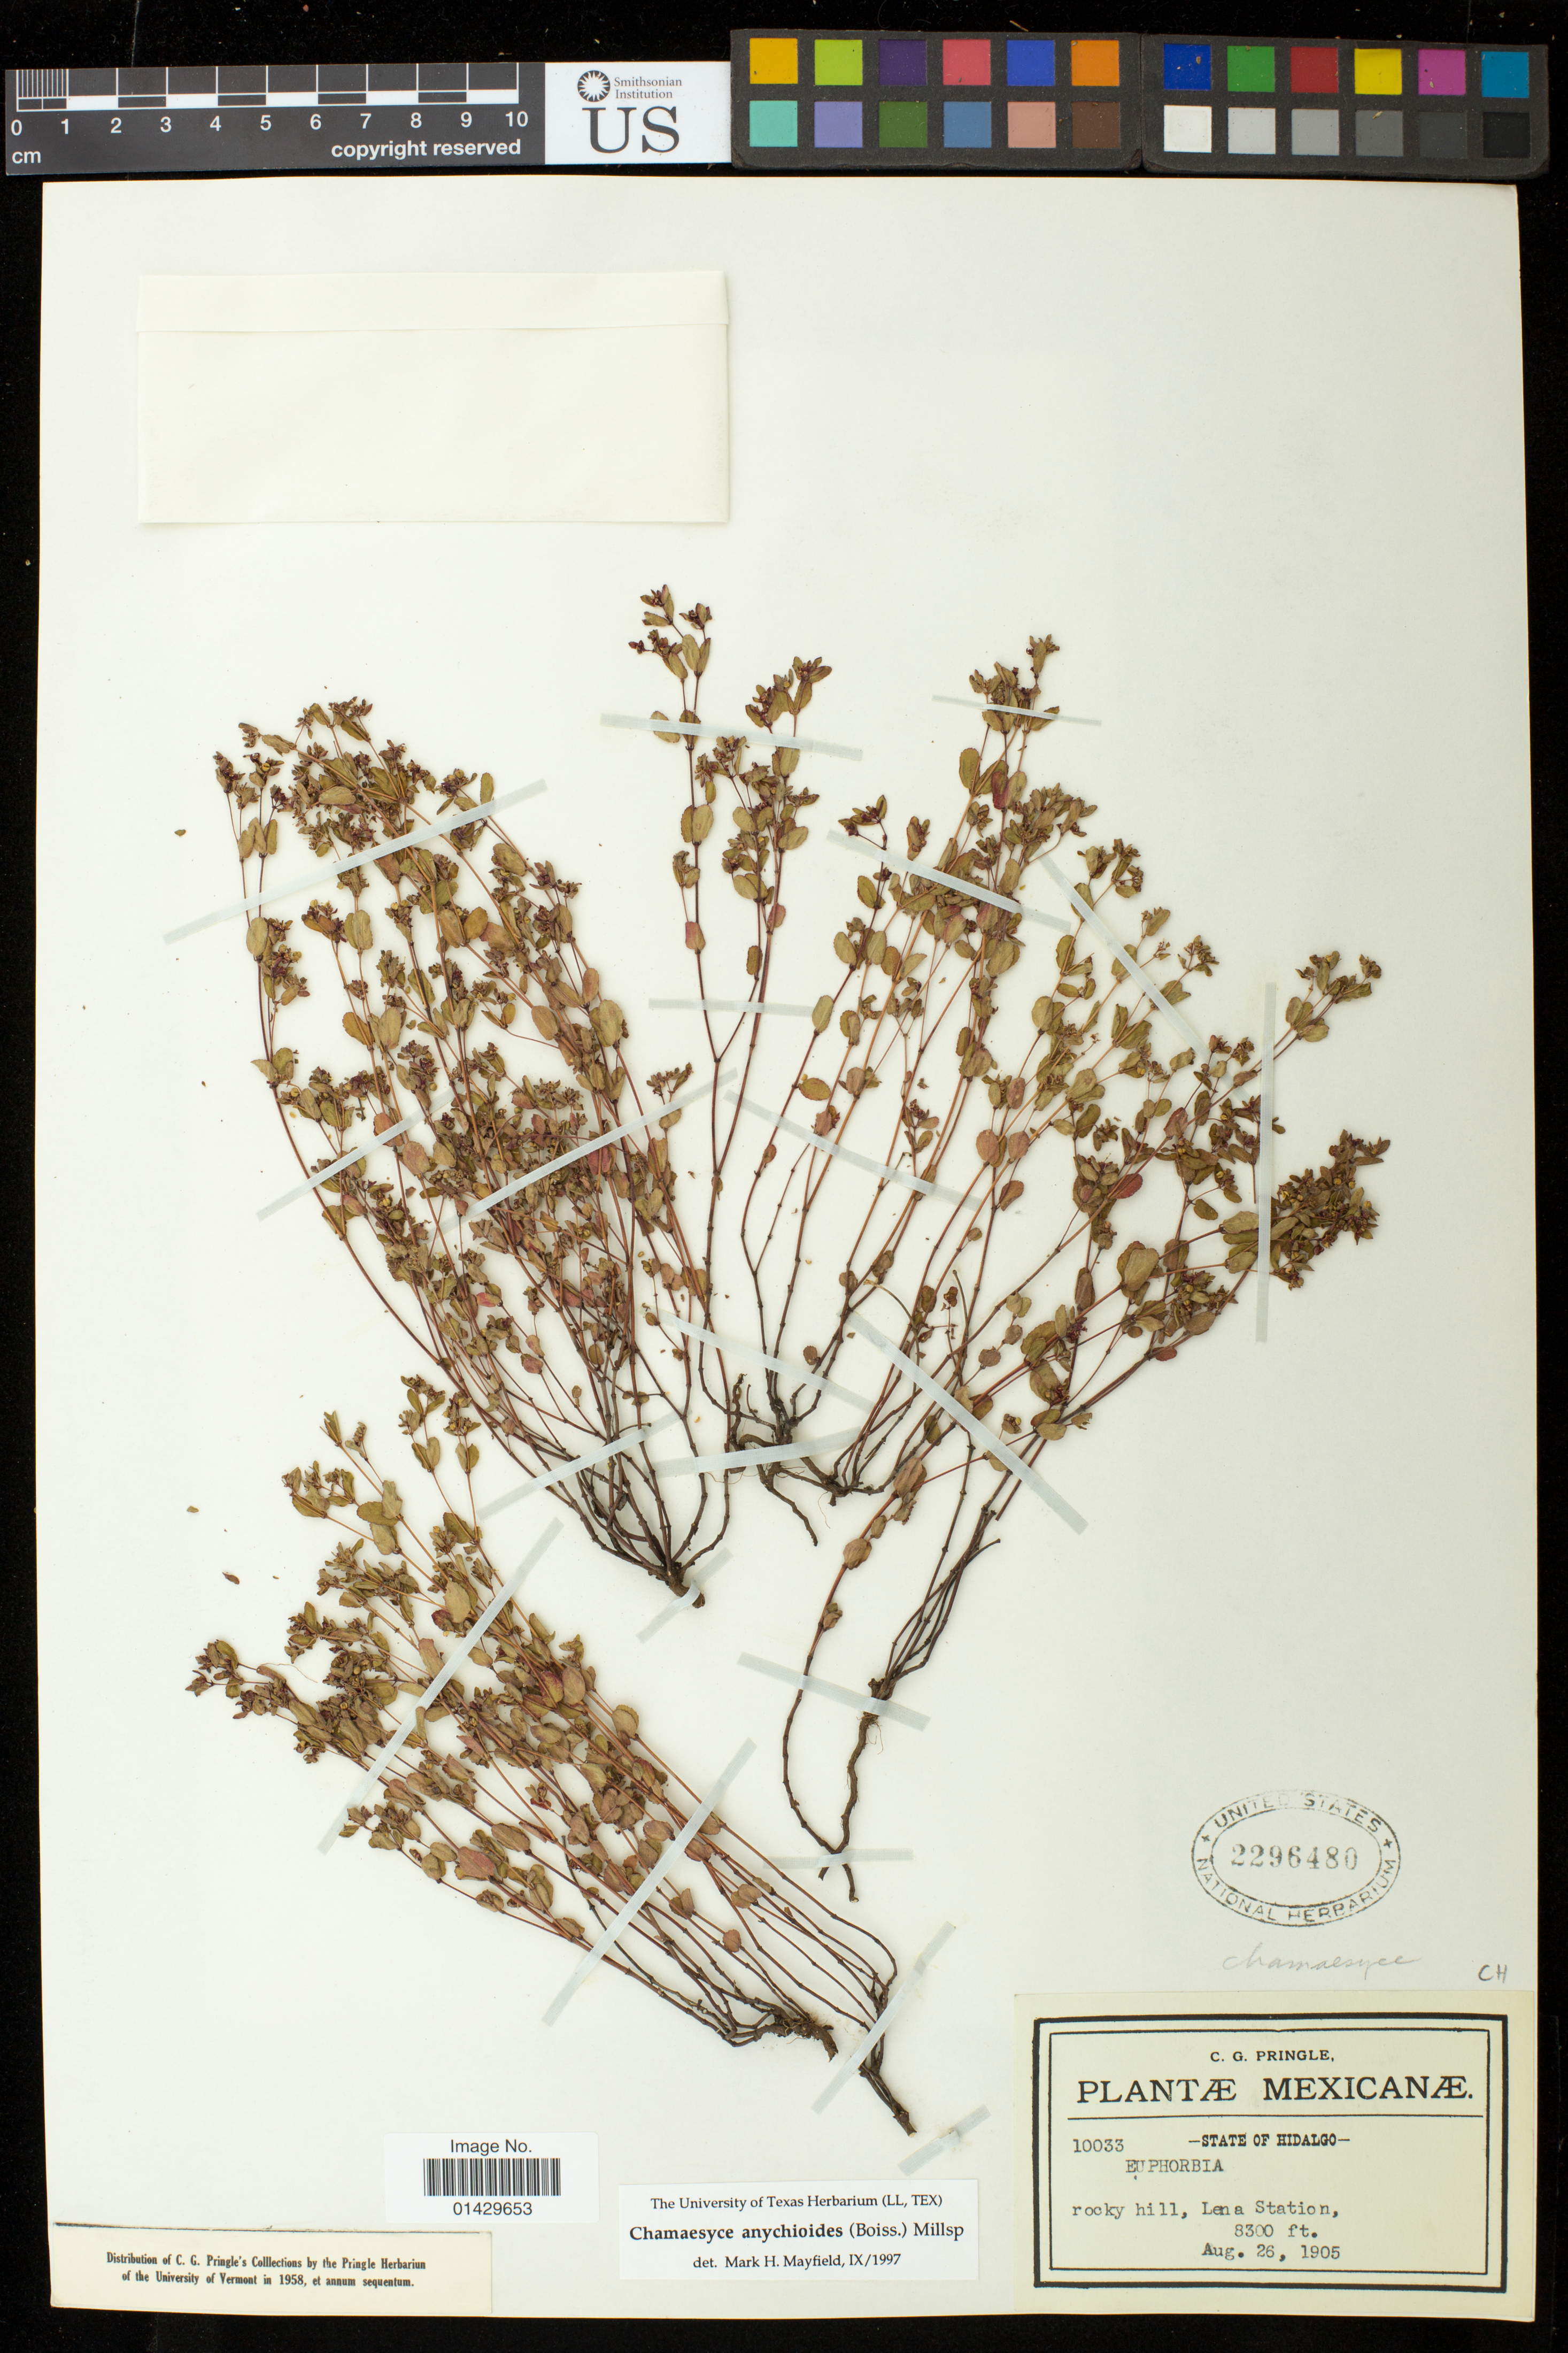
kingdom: Plantae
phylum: Tracheophyta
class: Magnoliopsida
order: Malpighiales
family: Euphorbiaceae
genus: Euphorbia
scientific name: Euphorbia anychioides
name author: Boiss.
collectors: C. G. Pringle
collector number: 10033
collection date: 1905-08-26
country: Mexico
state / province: Hidalgo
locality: Lena Station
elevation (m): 2530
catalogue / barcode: US 2296480